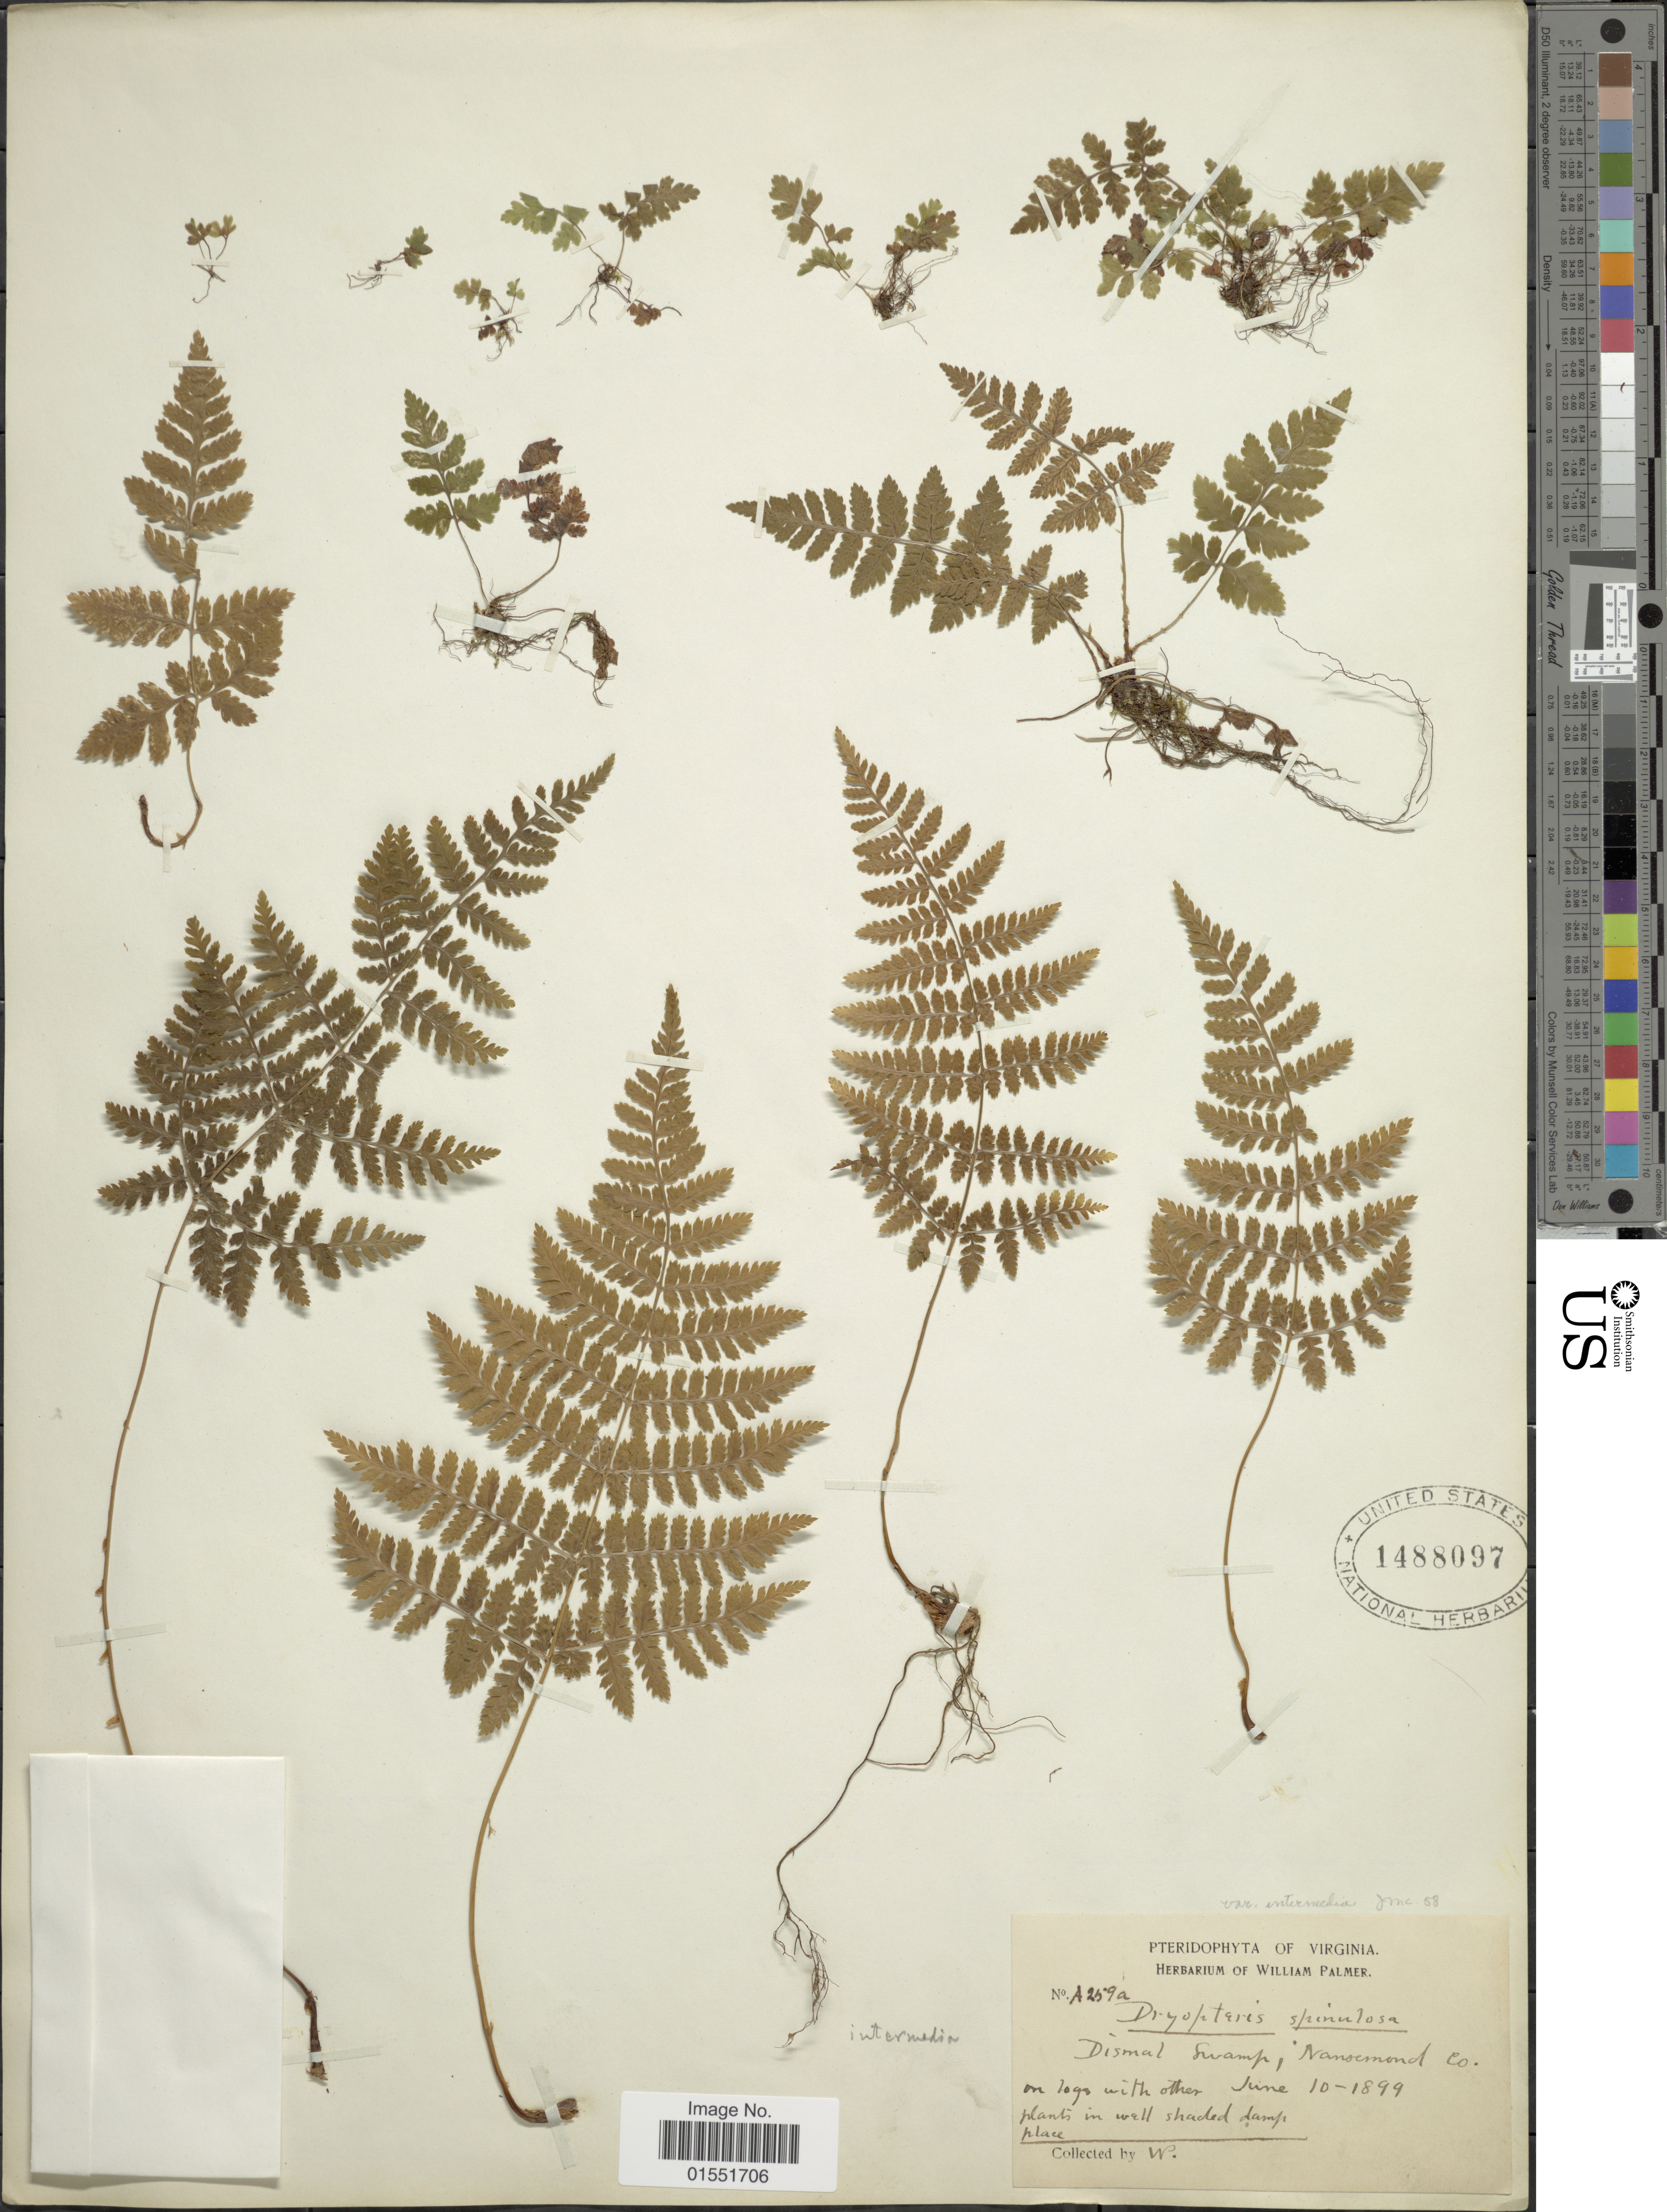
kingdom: Plantae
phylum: Tracheophyta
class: Polypodiopsida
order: Polypodiales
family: Dryopteridaceae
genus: Dryopteris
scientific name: Dryopteris intermedia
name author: (Muhl.) A. Gray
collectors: W. Palmer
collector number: A259a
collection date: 1899-06-10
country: United States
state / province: Virginia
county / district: City of Suffolk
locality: Dismal Swamp, Nansemond Co. (merged into City of Suffolk 1950's-70's)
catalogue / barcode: US 1488097